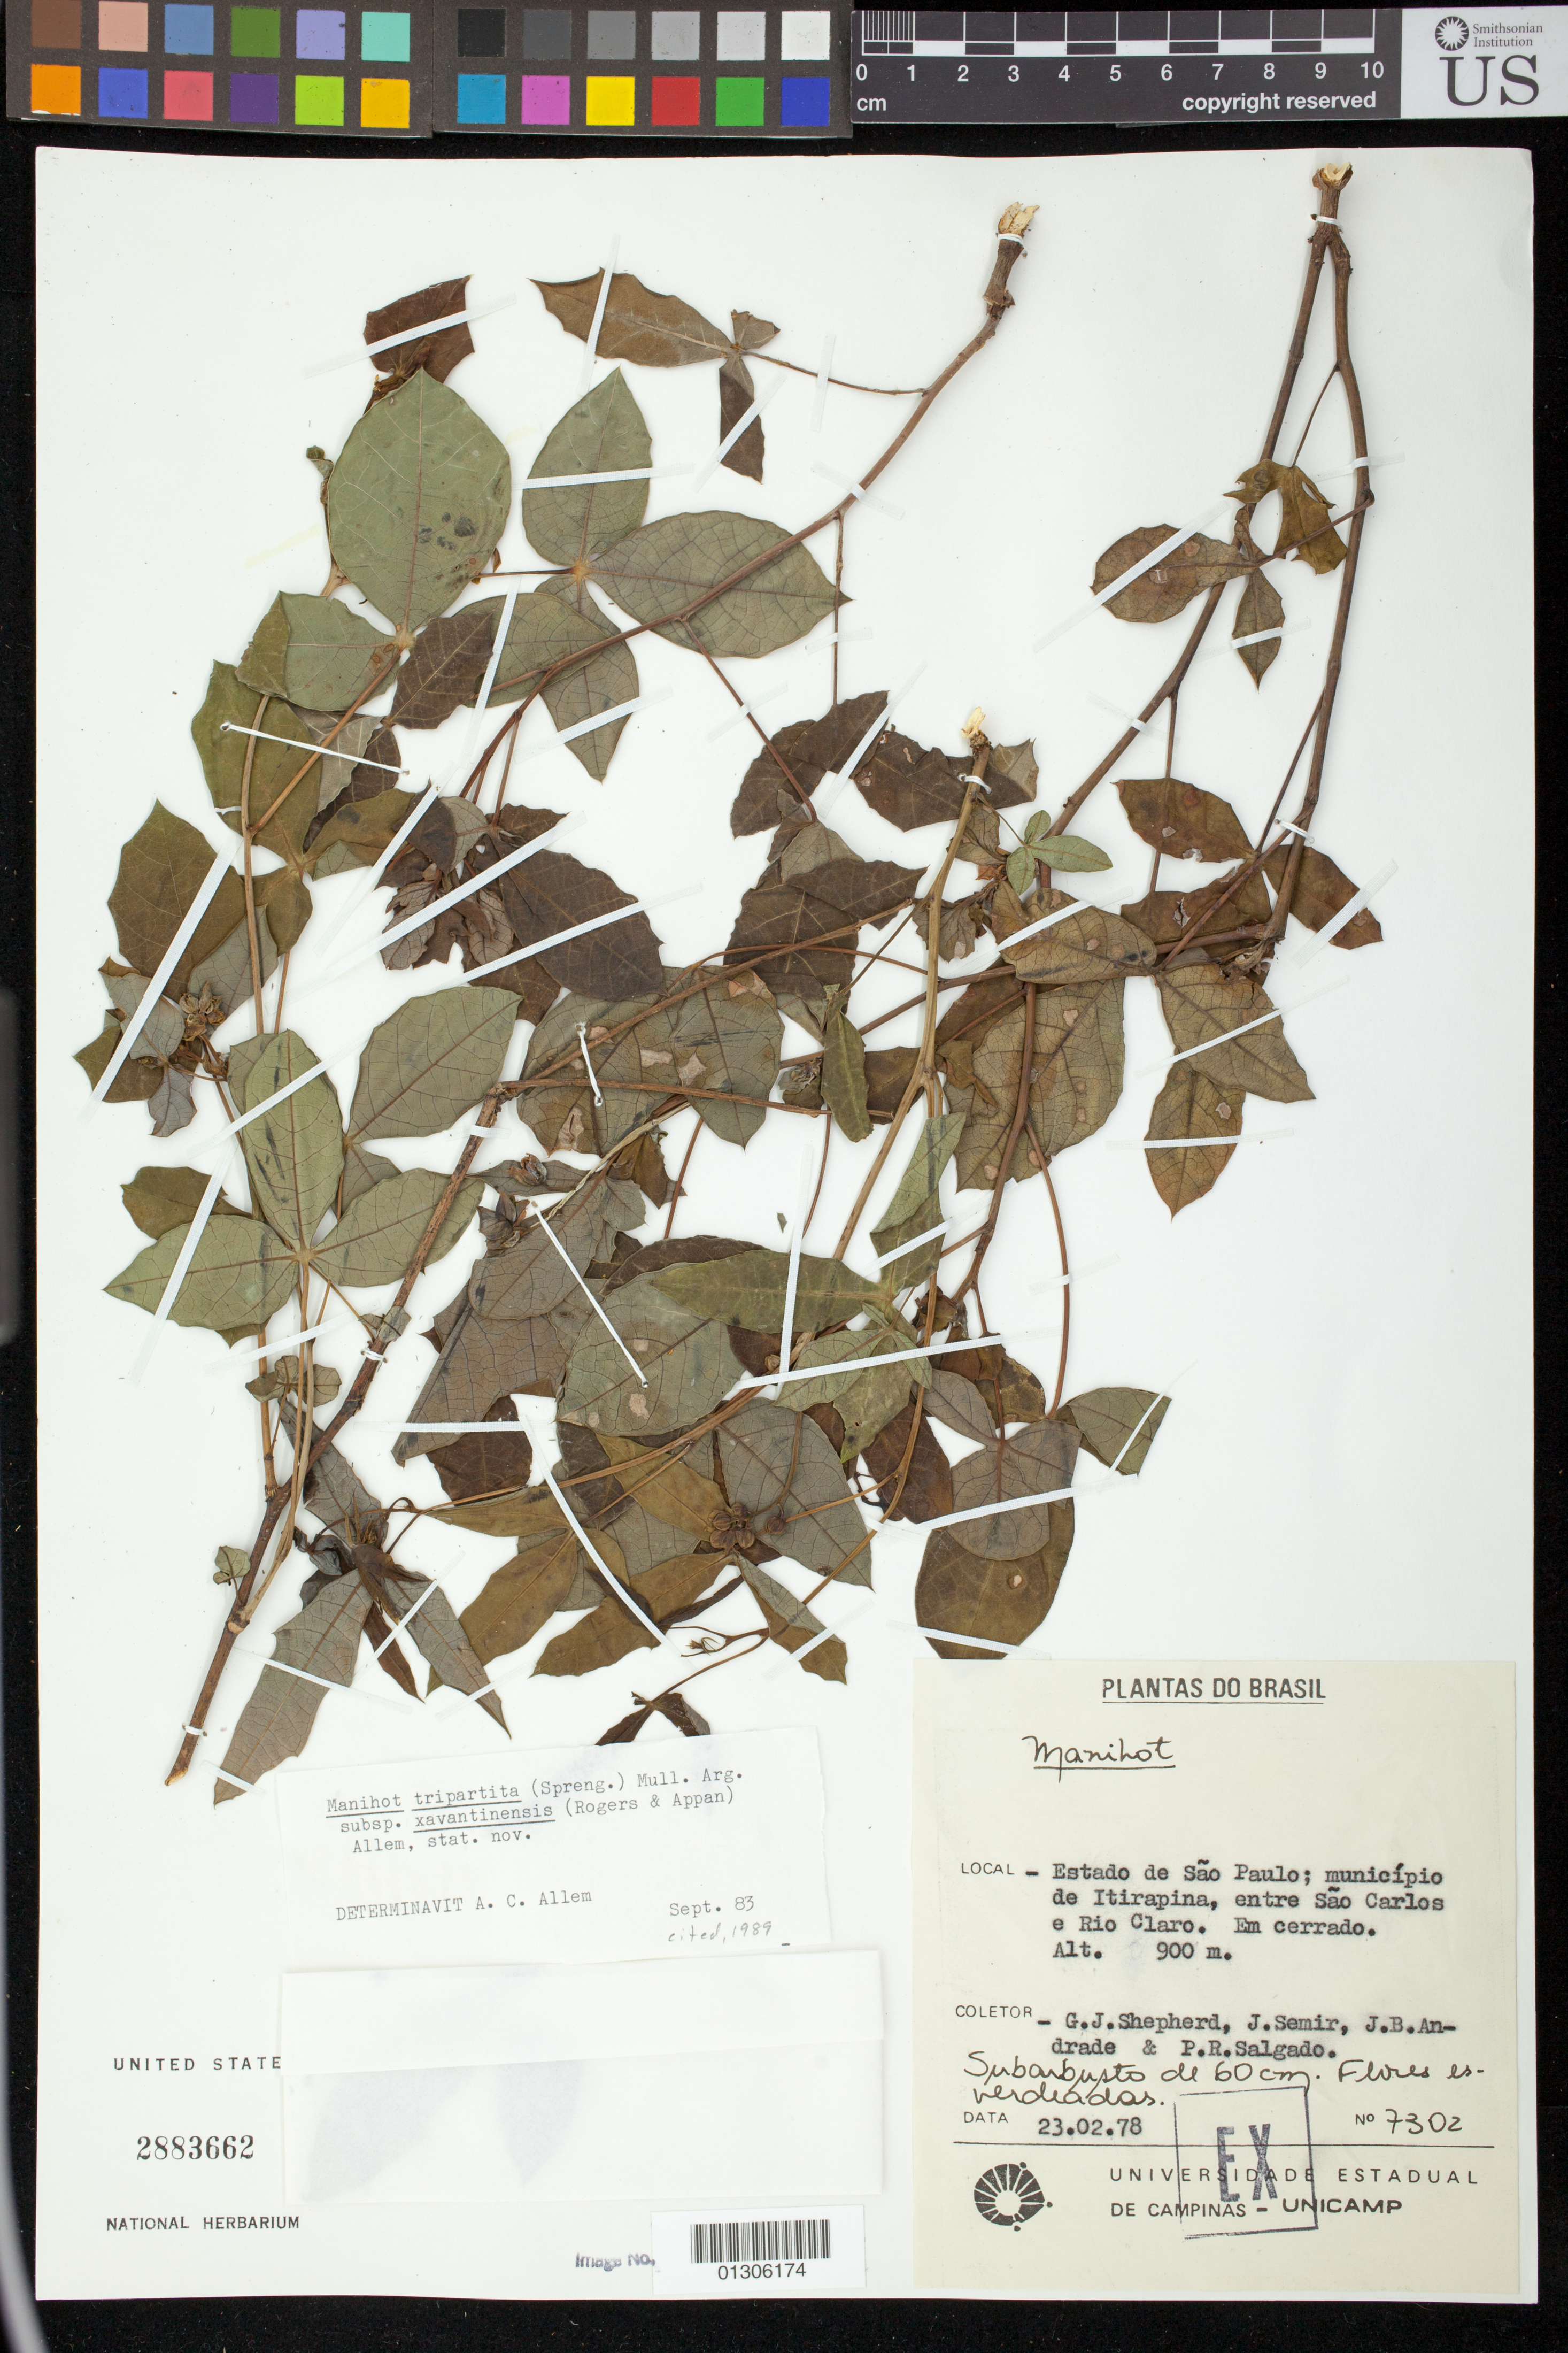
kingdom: Plantae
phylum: Tracheophyta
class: Magnoliopsida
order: Malpighiales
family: Euphorbiaceae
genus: Manihot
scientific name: Manihot tripartita subsp. xavantinensis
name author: (D.J. Rogers & Appan) Allen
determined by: Allem, Antonio C.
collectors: G. J. Shepherd, J. Semir, J. Andrade & P. R. Salgado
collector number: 7302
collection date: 1978-02-23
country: Brazil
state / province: São Paulo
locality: Municipio de Itirapina, entre Sao Carlos e Rio Claro.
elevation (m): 900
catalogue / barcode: US 2883662